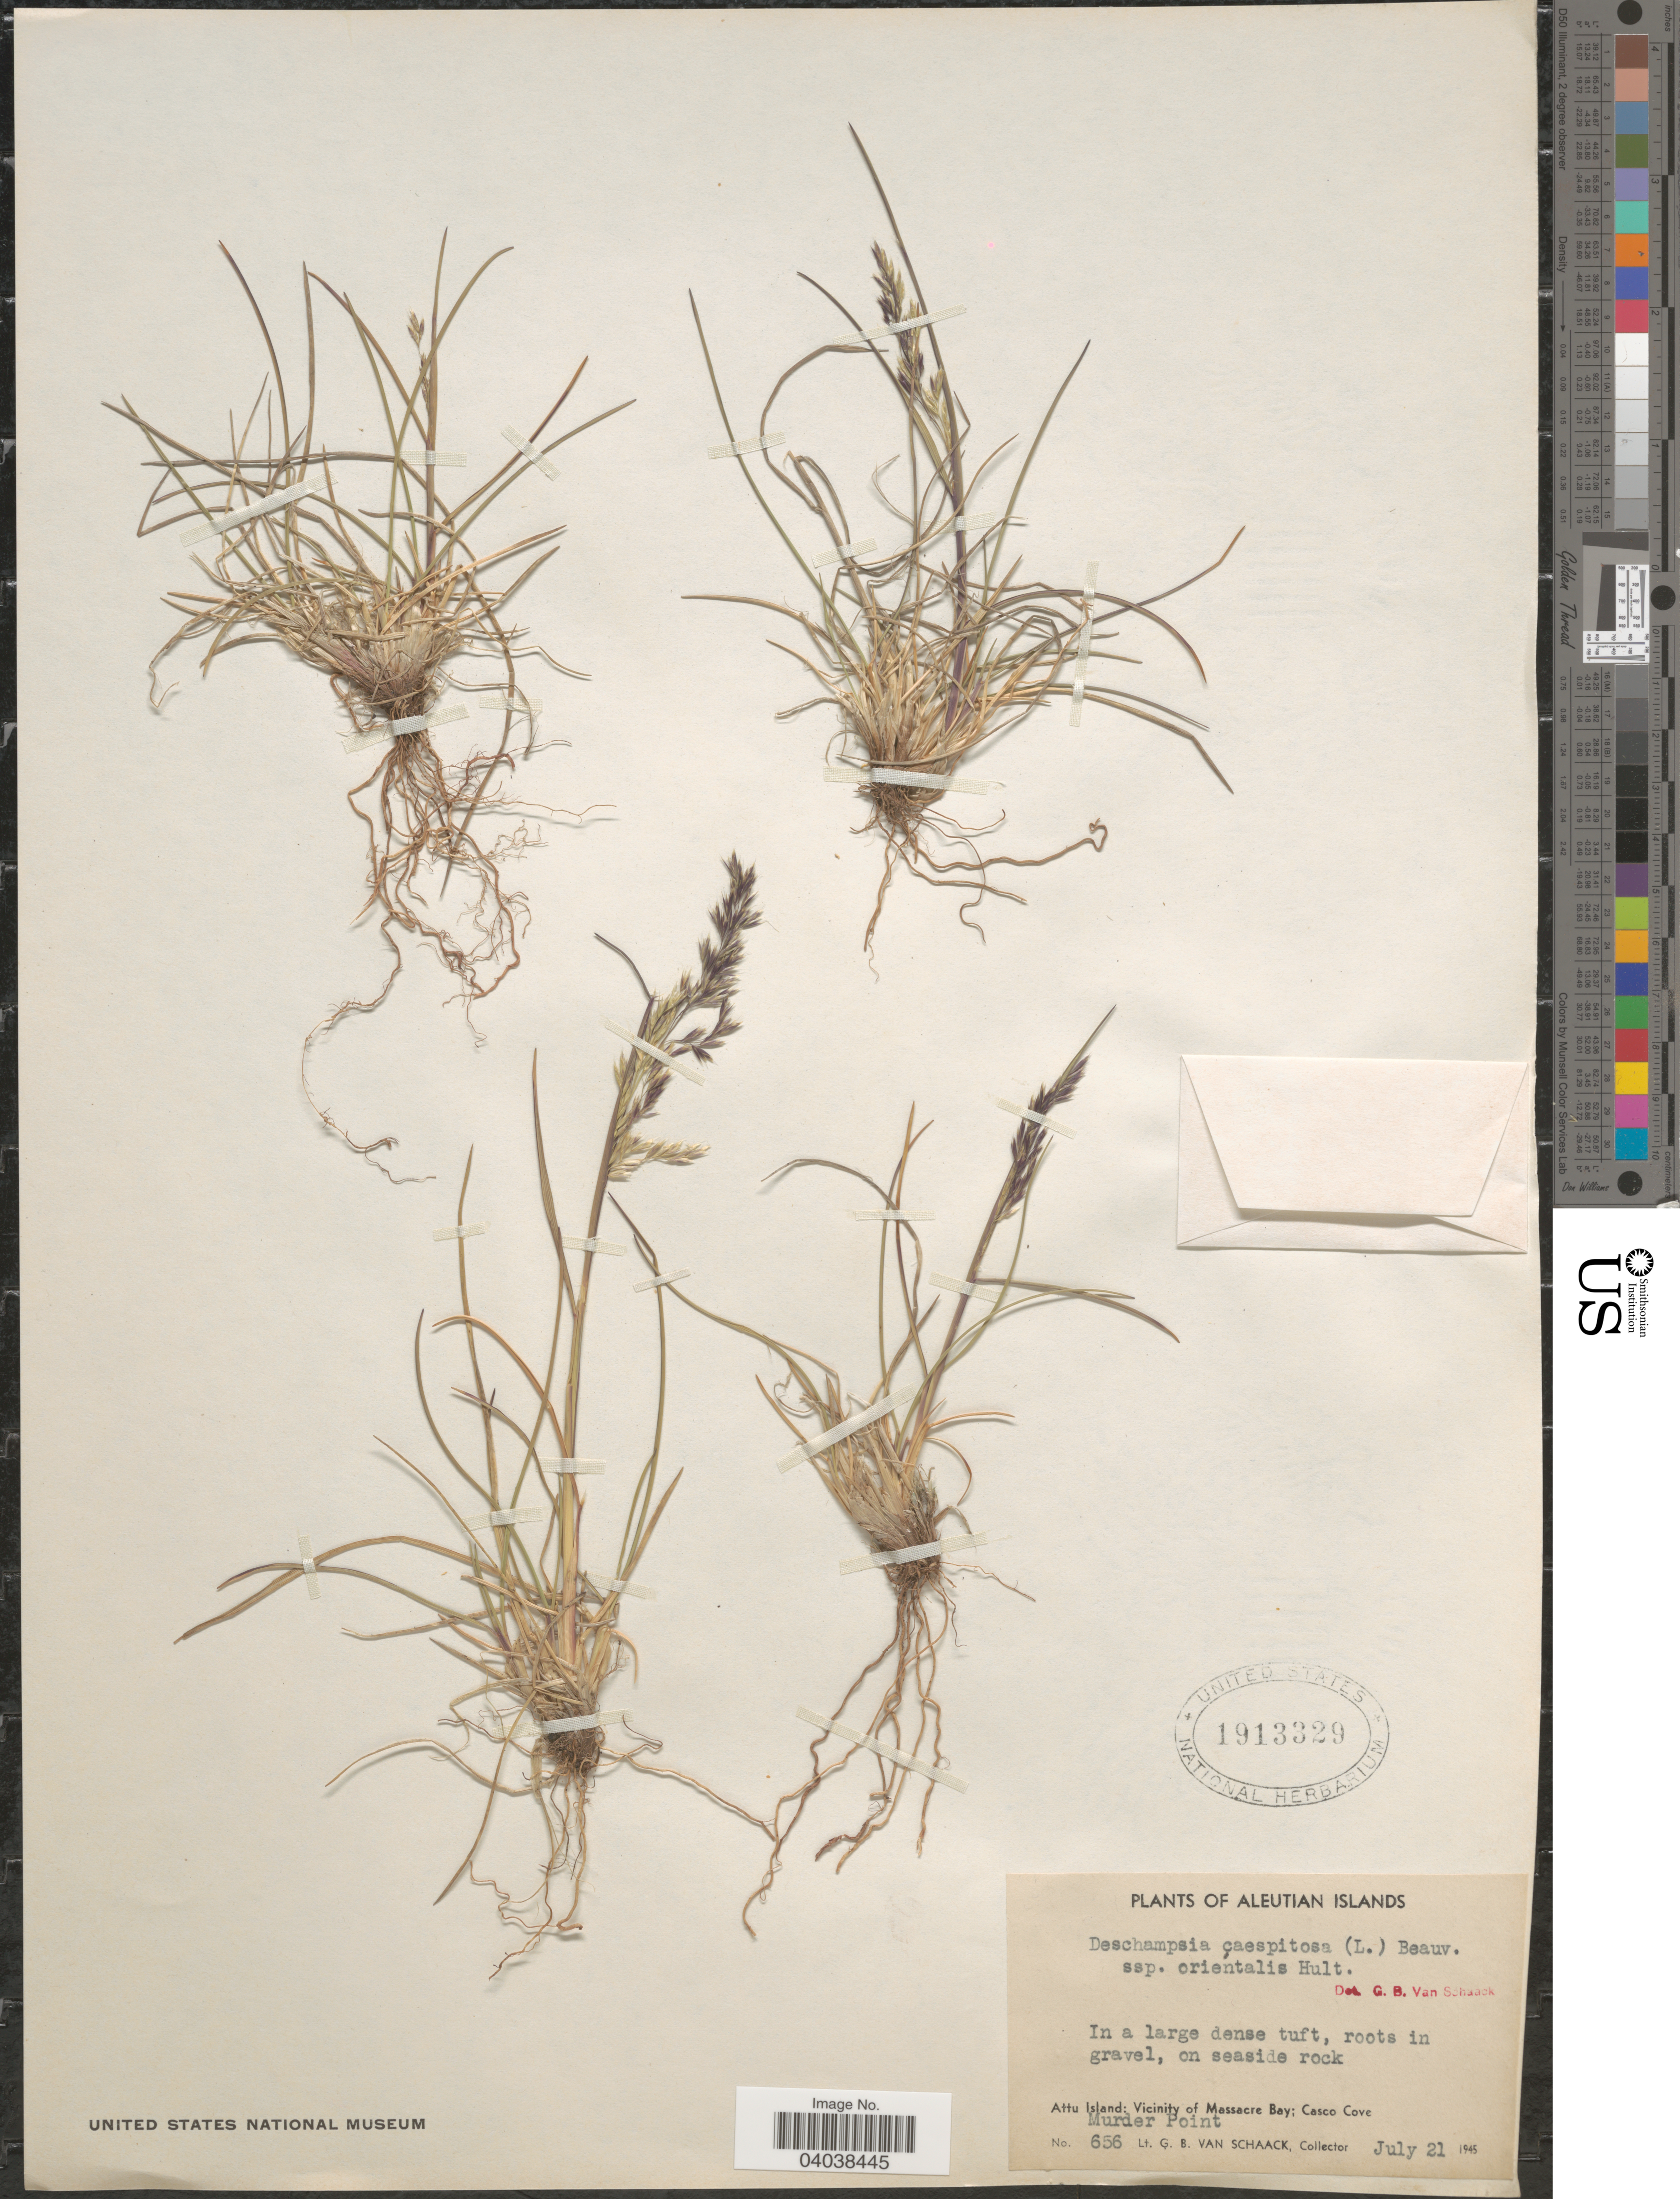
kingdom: Plantae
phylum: Tracheophyta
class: Liliopsida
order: Poales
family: Poaceae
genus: Deschampsia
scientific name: Deschampsia cespitosa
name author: (L.) P. Beauv.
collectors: G. Van Schaack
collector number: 656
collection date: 1945-07-21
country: United States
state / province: Alaska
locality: Aleutian Islands. Attu Island: Vicinity of Massacre Bay; Casco Cove. Murder Point.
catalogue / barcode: US 1913329